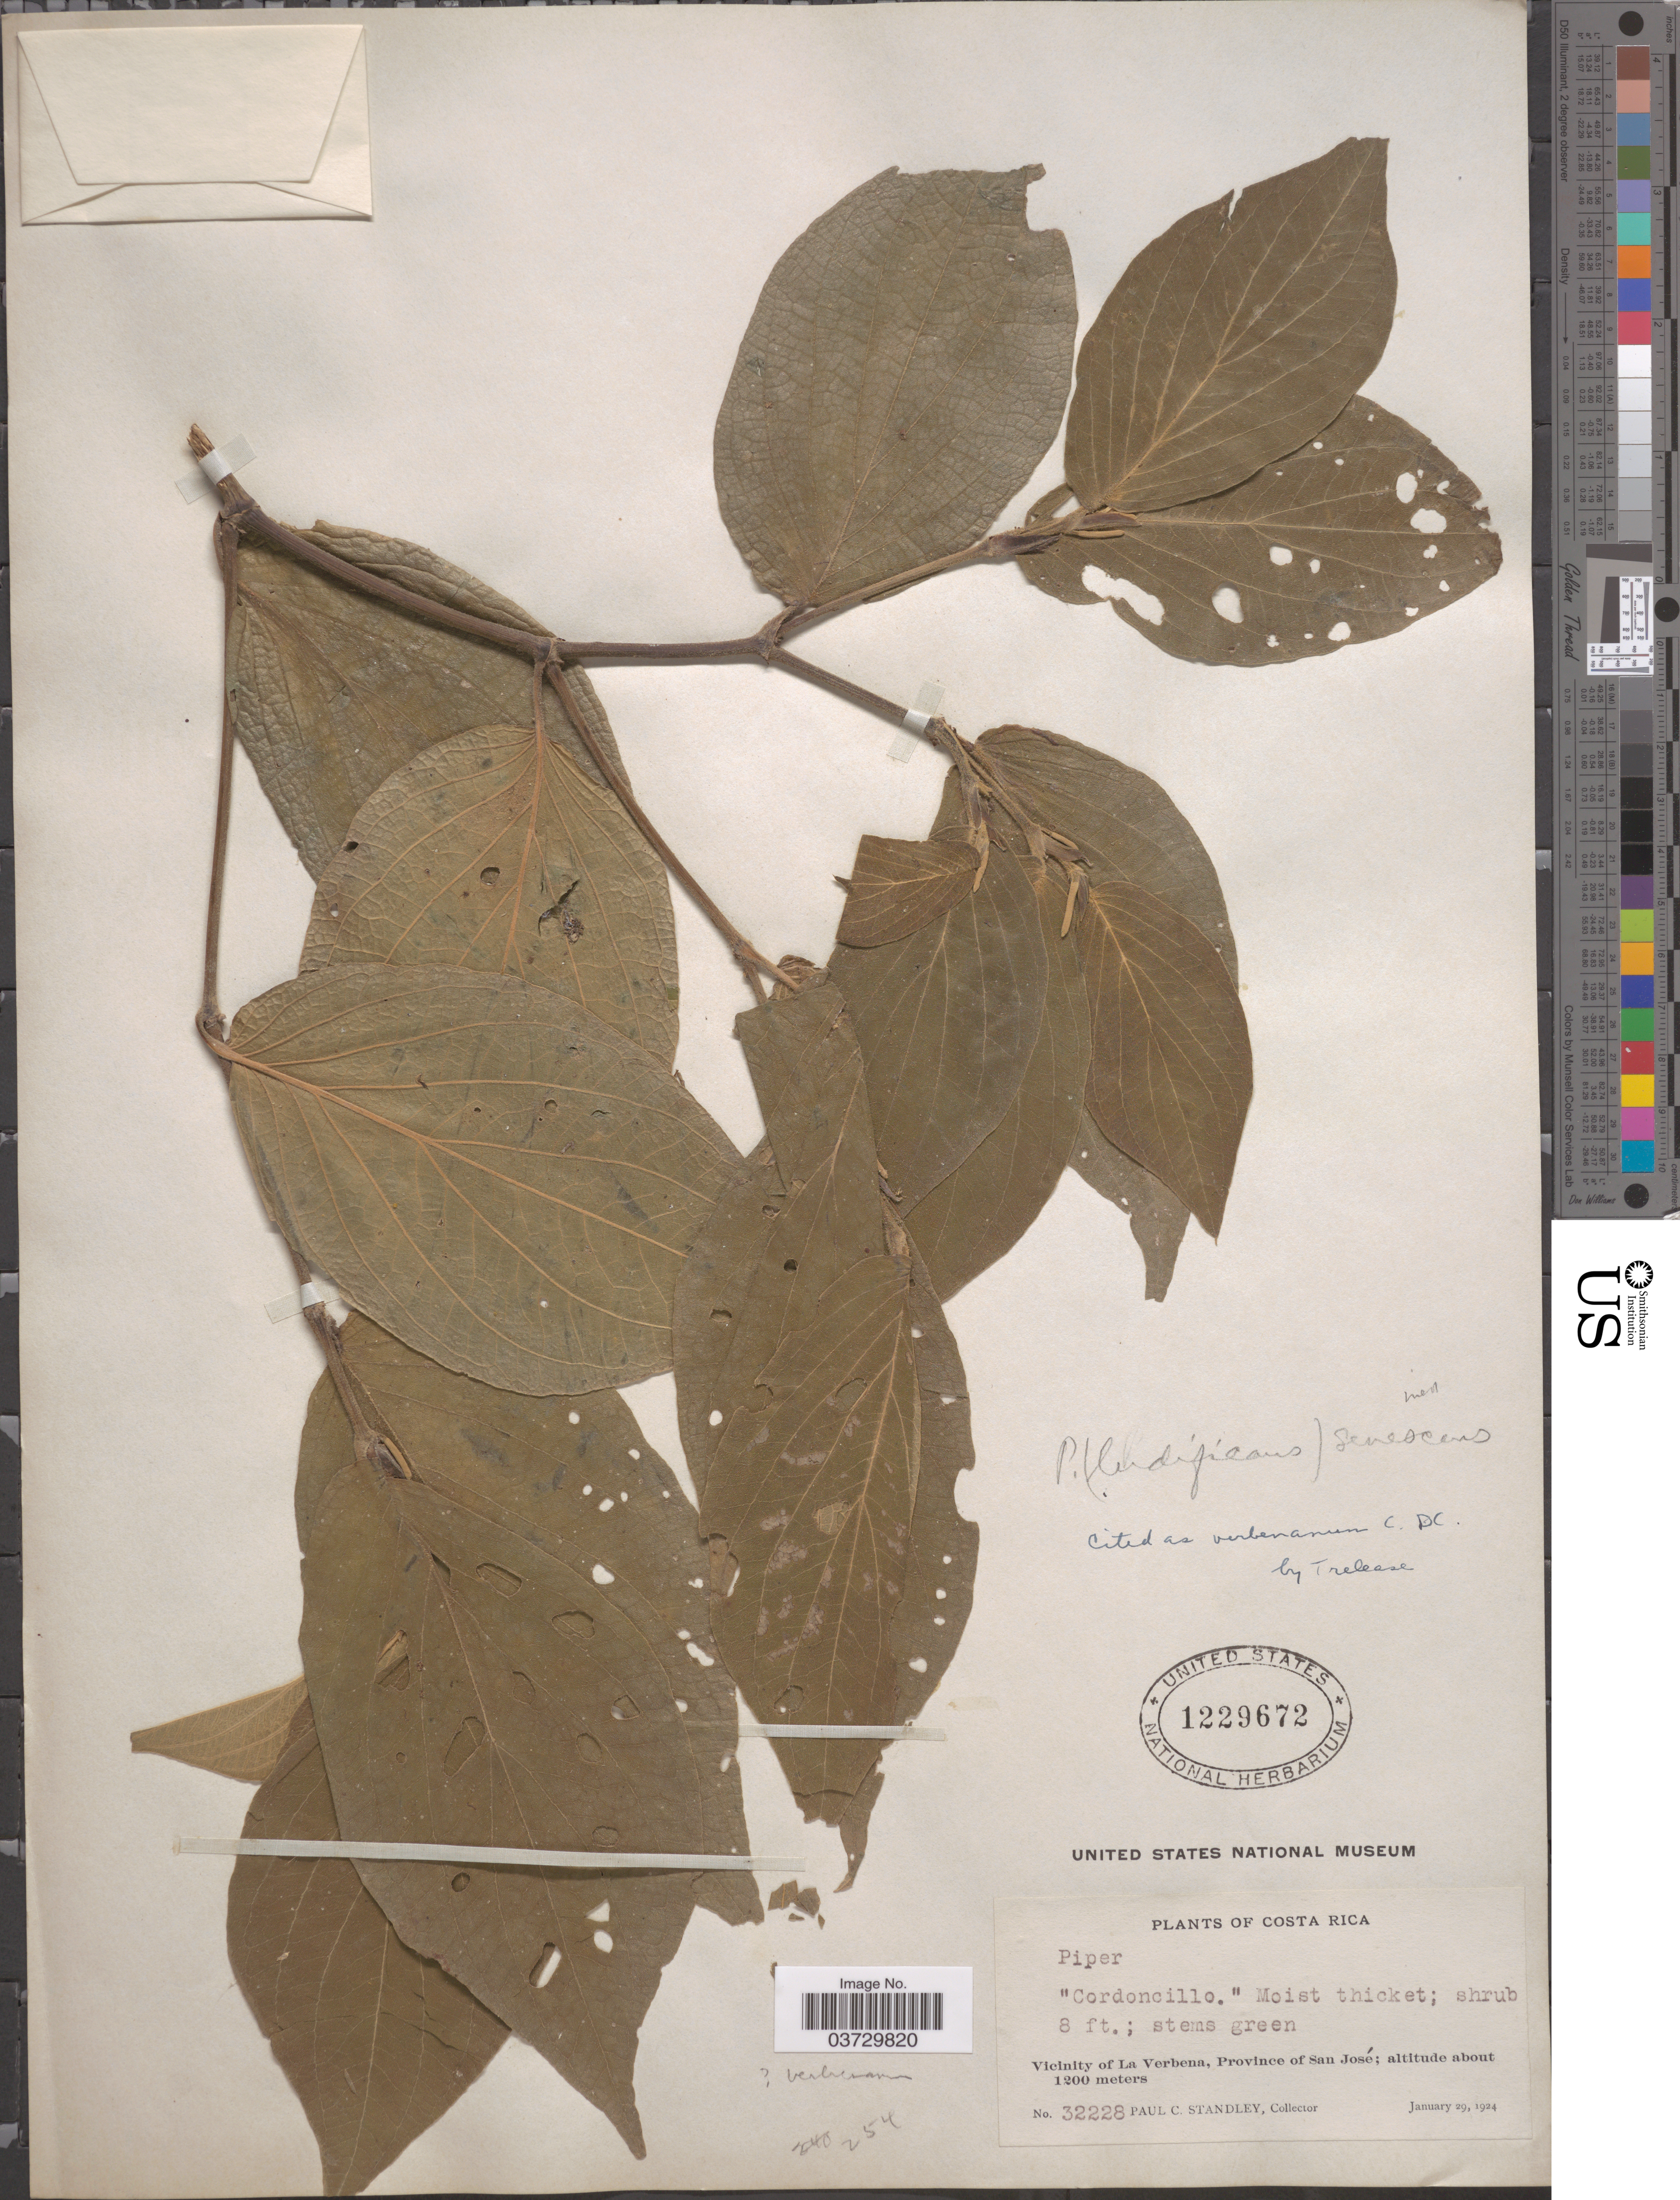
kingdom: Plantae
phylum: Tracheophyta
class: Magnoliopsida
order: Piperales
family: Piperaceae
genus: Piper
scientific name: Piper verbenanum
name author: C. DC. in Pittier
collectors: P. C. Standley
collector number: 32228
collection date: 1924-01-29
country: Costa Rica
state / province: San José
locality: Vicinity of La Verbena.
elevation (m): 1200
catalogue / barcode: US 1229672